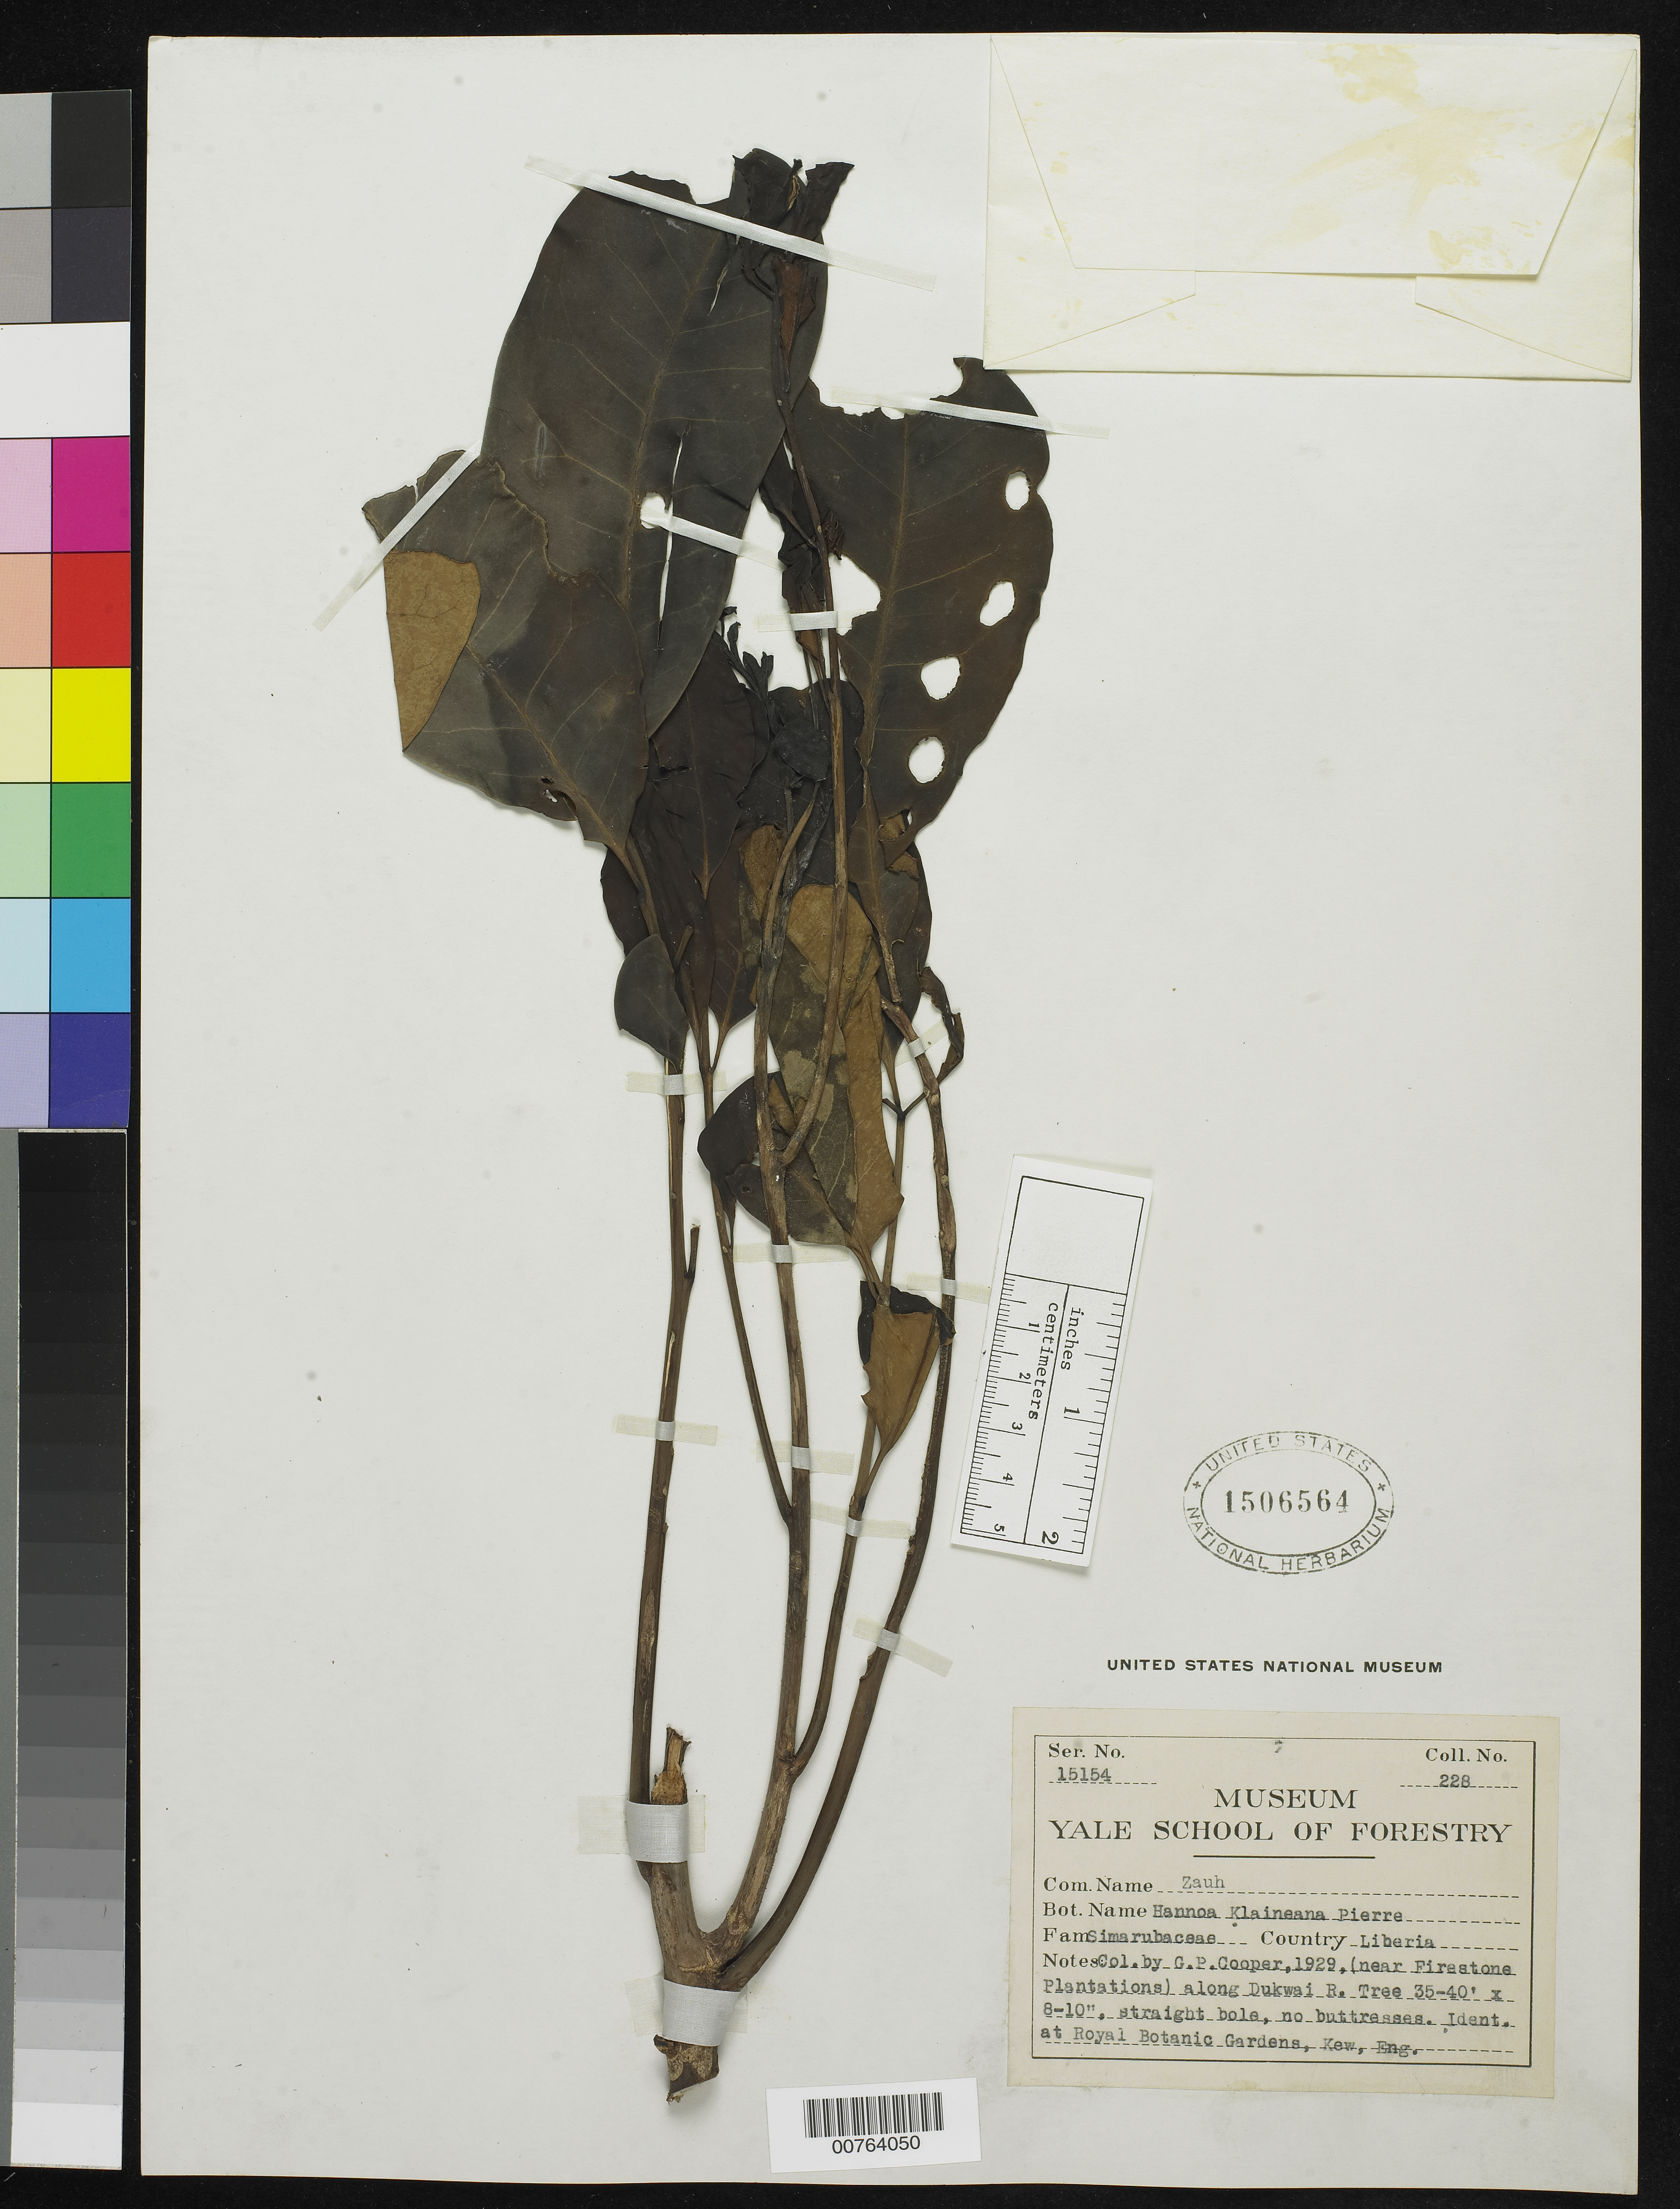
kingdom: Plantae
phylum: Tracheophyta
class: Magnoliopsida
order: Sapindales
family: Simaroubaceae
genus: Hannoa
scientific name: Hannoa klaineana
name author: Pierre ex Engl.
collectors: G. Cooper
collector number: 15154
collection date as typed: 1929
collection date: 1929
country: Liberia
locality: (near Firestone Plantations) along Dukwai River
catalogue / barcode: US 1506564